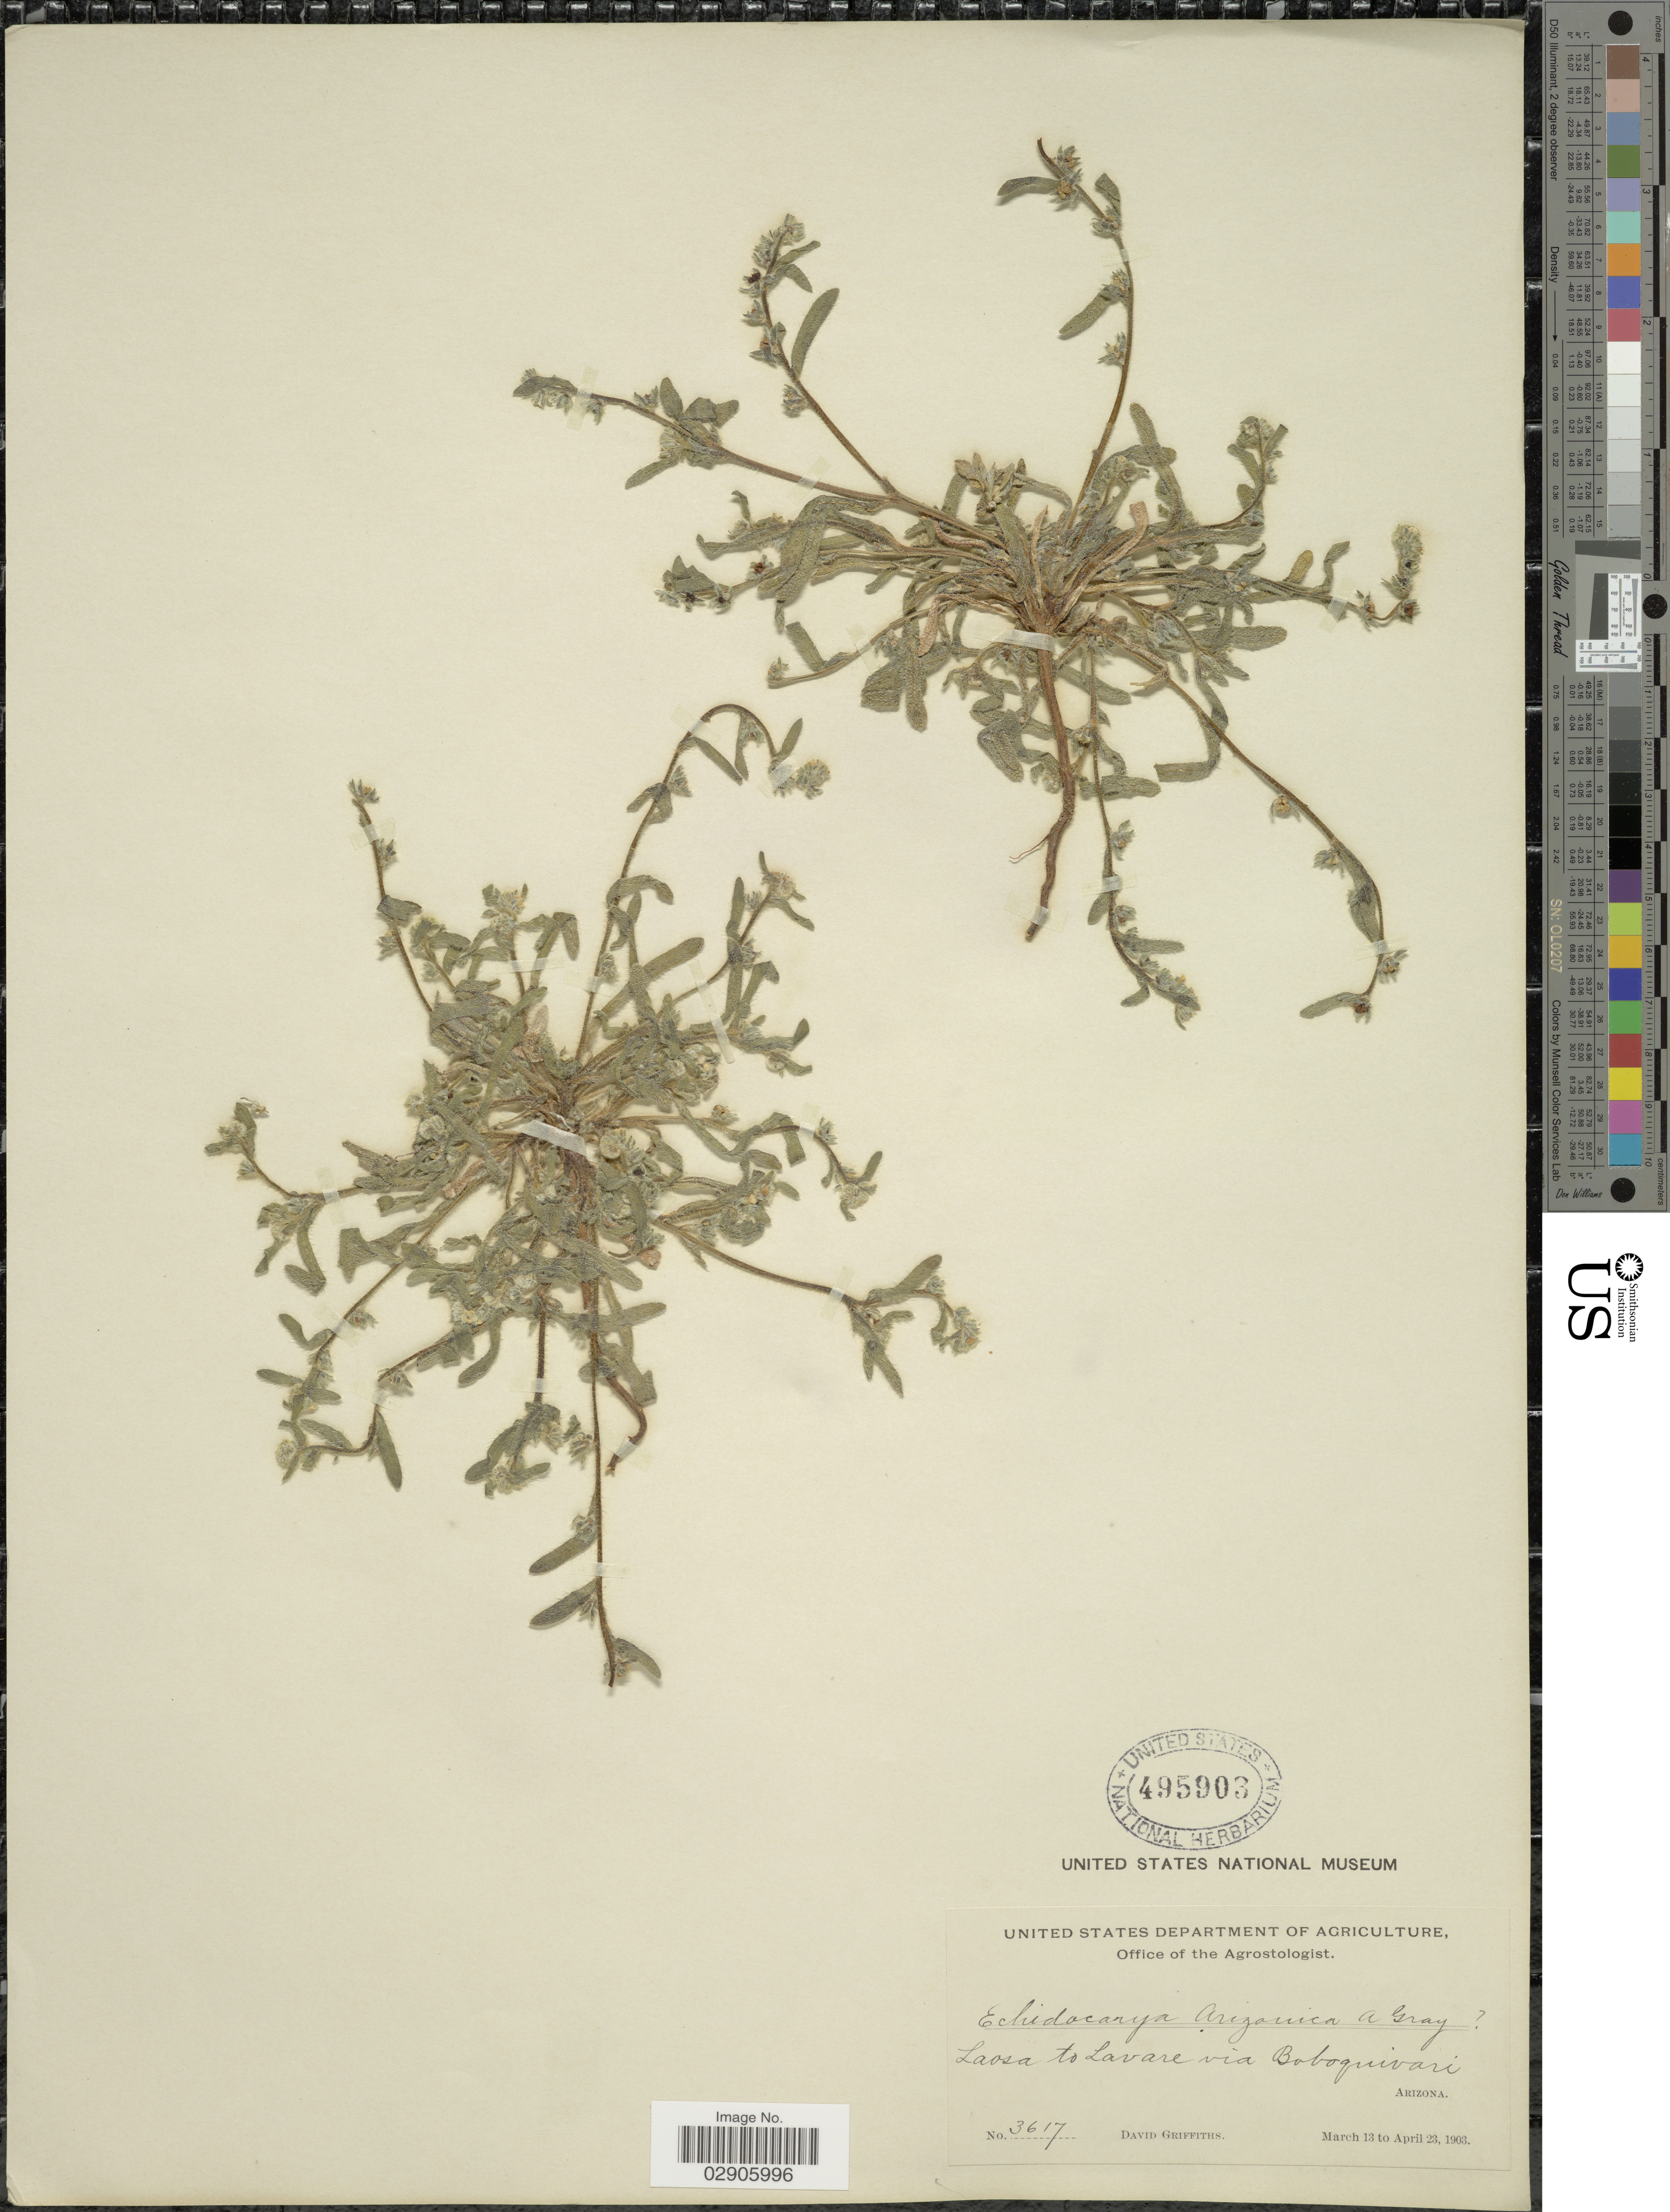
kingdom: Plantae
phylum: Tracheophyta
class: Magnoliopsida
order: Boraginales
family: Boraginaceae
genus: Plagiobothrys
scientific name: Plagiobothrys pringlei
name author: Greene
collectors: D. Griffiths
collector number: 3617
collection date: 1903-03-13/1903-04-23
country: United States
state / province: Arizona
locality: Laosa to Lavare via Boboquivari.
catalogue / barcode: US 495903